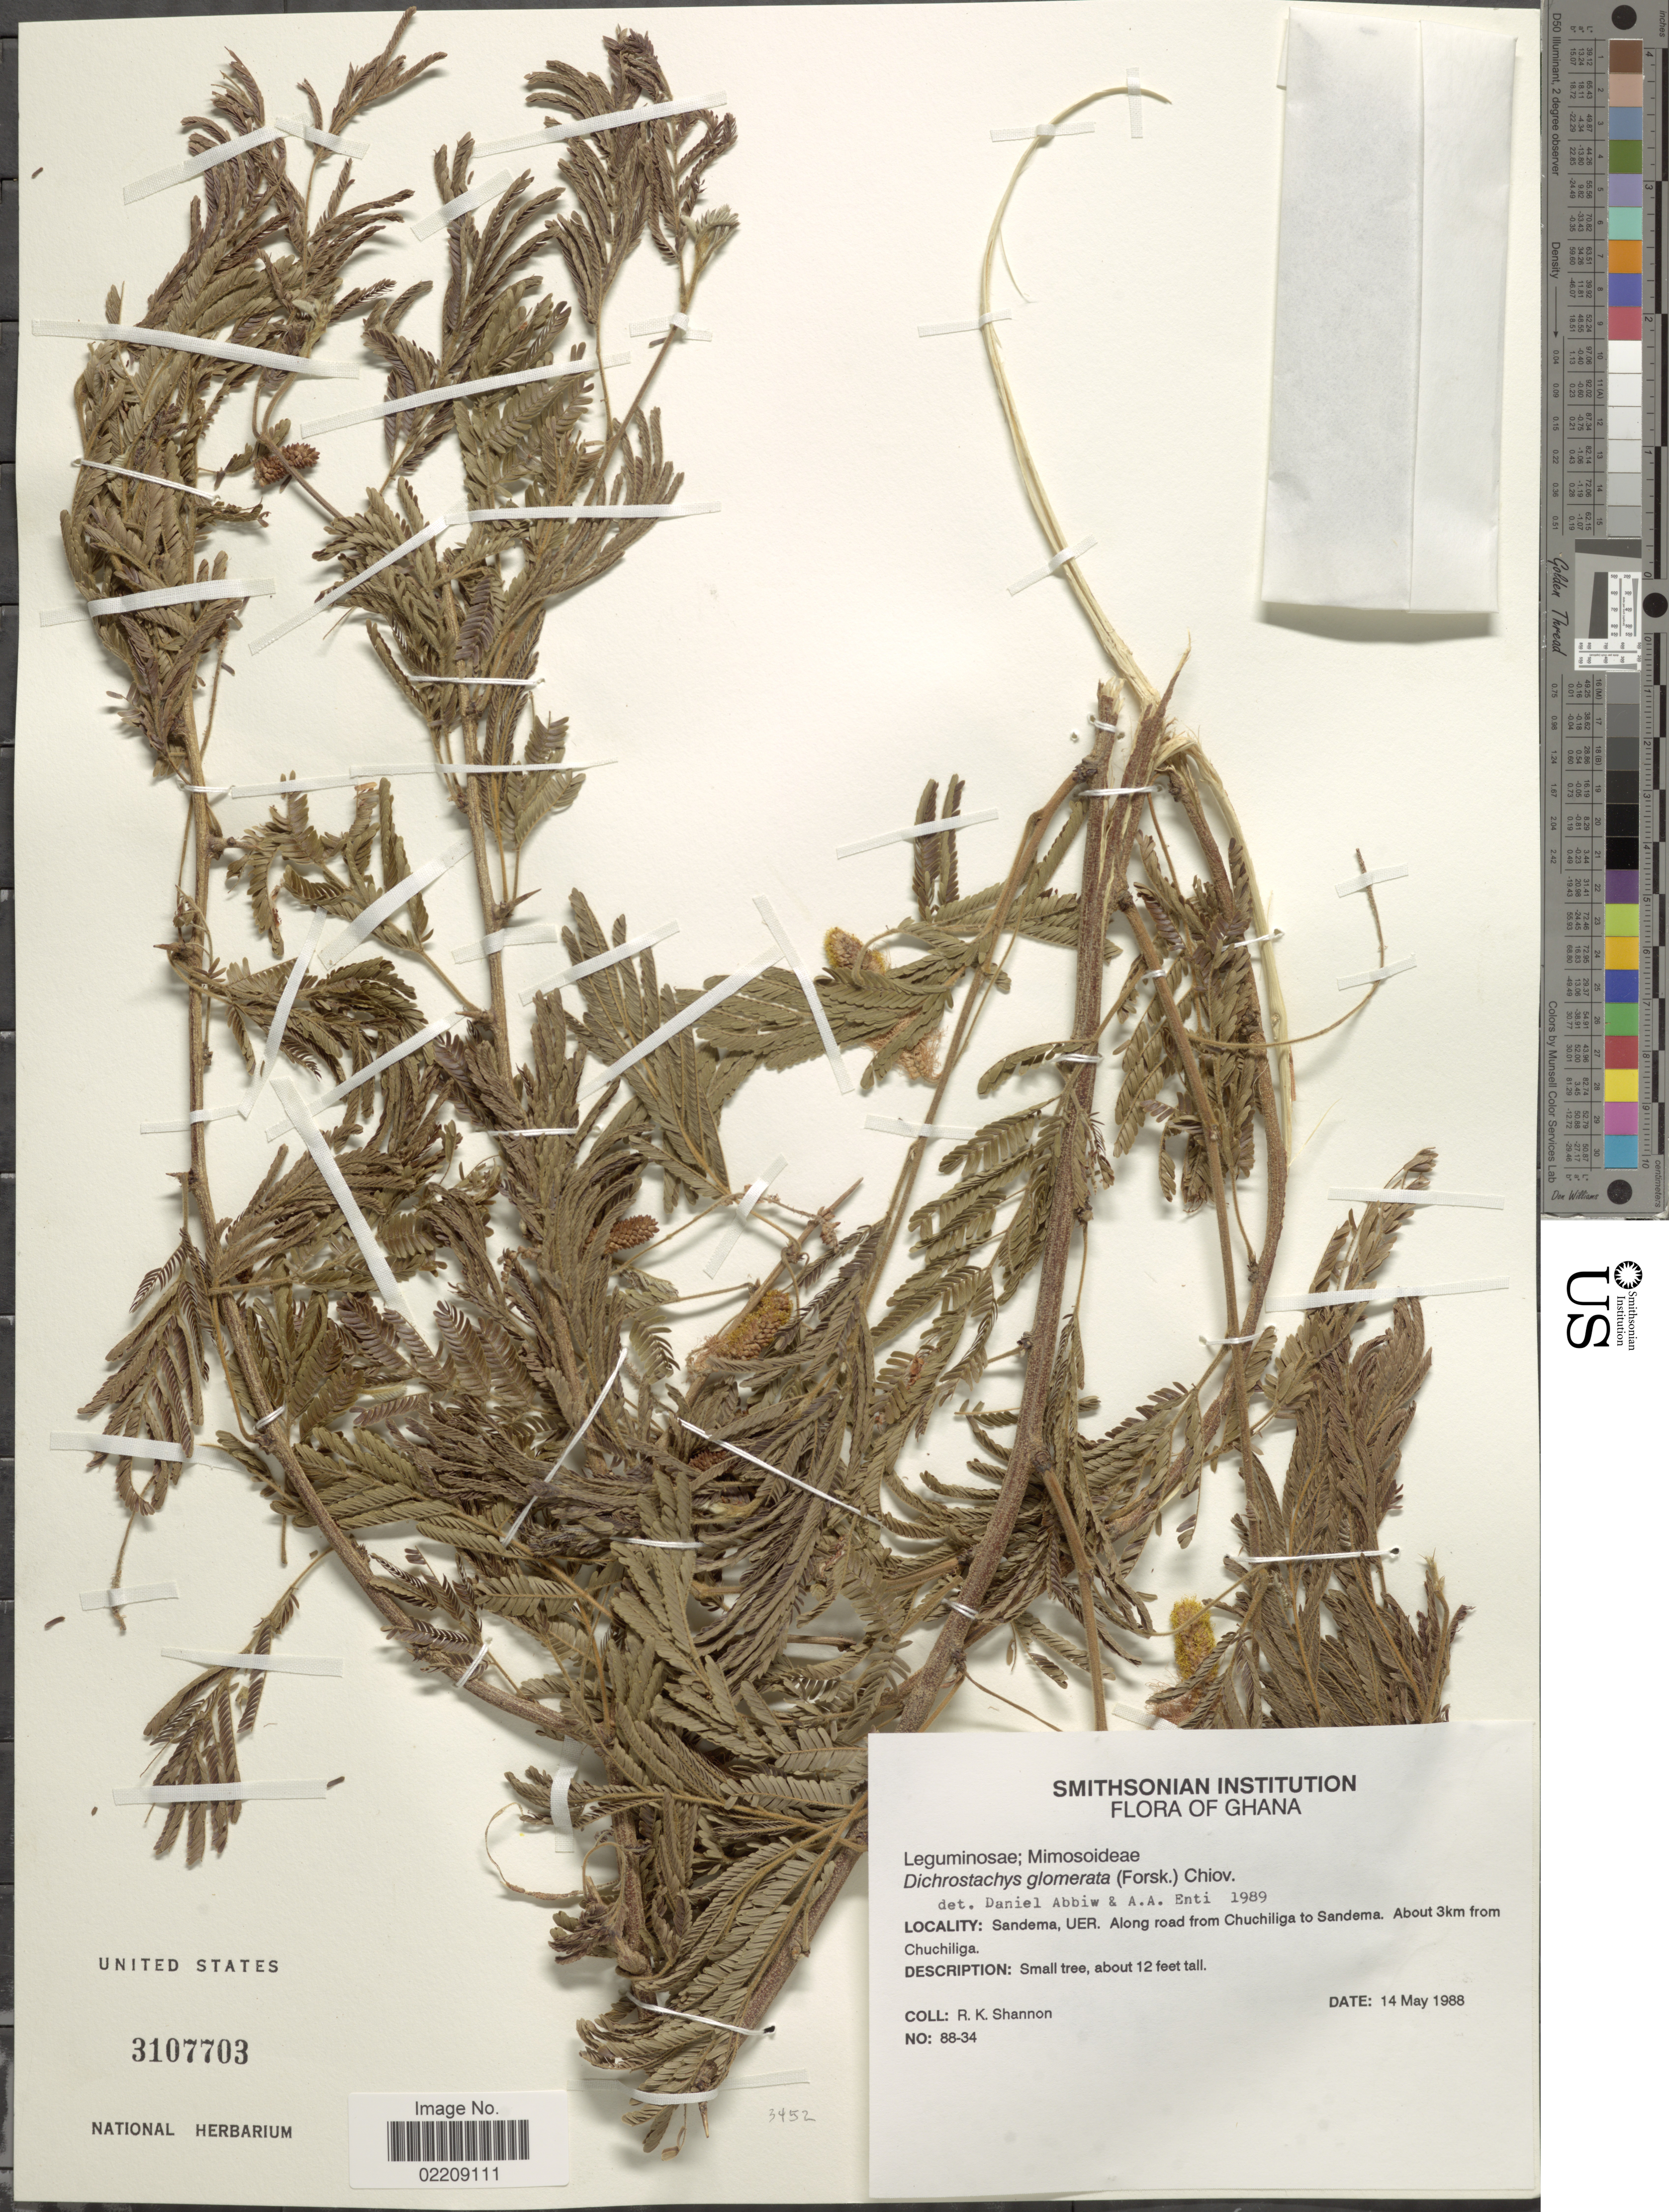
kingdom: Plantae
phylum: Tracheophyta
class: Magnoliopsida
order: Fabales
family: Fabaceae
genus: Dichrostachys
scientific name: Dichrostachys glomerata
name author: (Forssk.) Chiov.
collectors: R. Shannon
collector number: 88-34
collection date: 1988-05-14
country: Ghana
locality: Sandema, UER. Along road from Chuchilliga to Sandema. About 3 km from Chuchilliga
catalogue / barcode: US 3107703